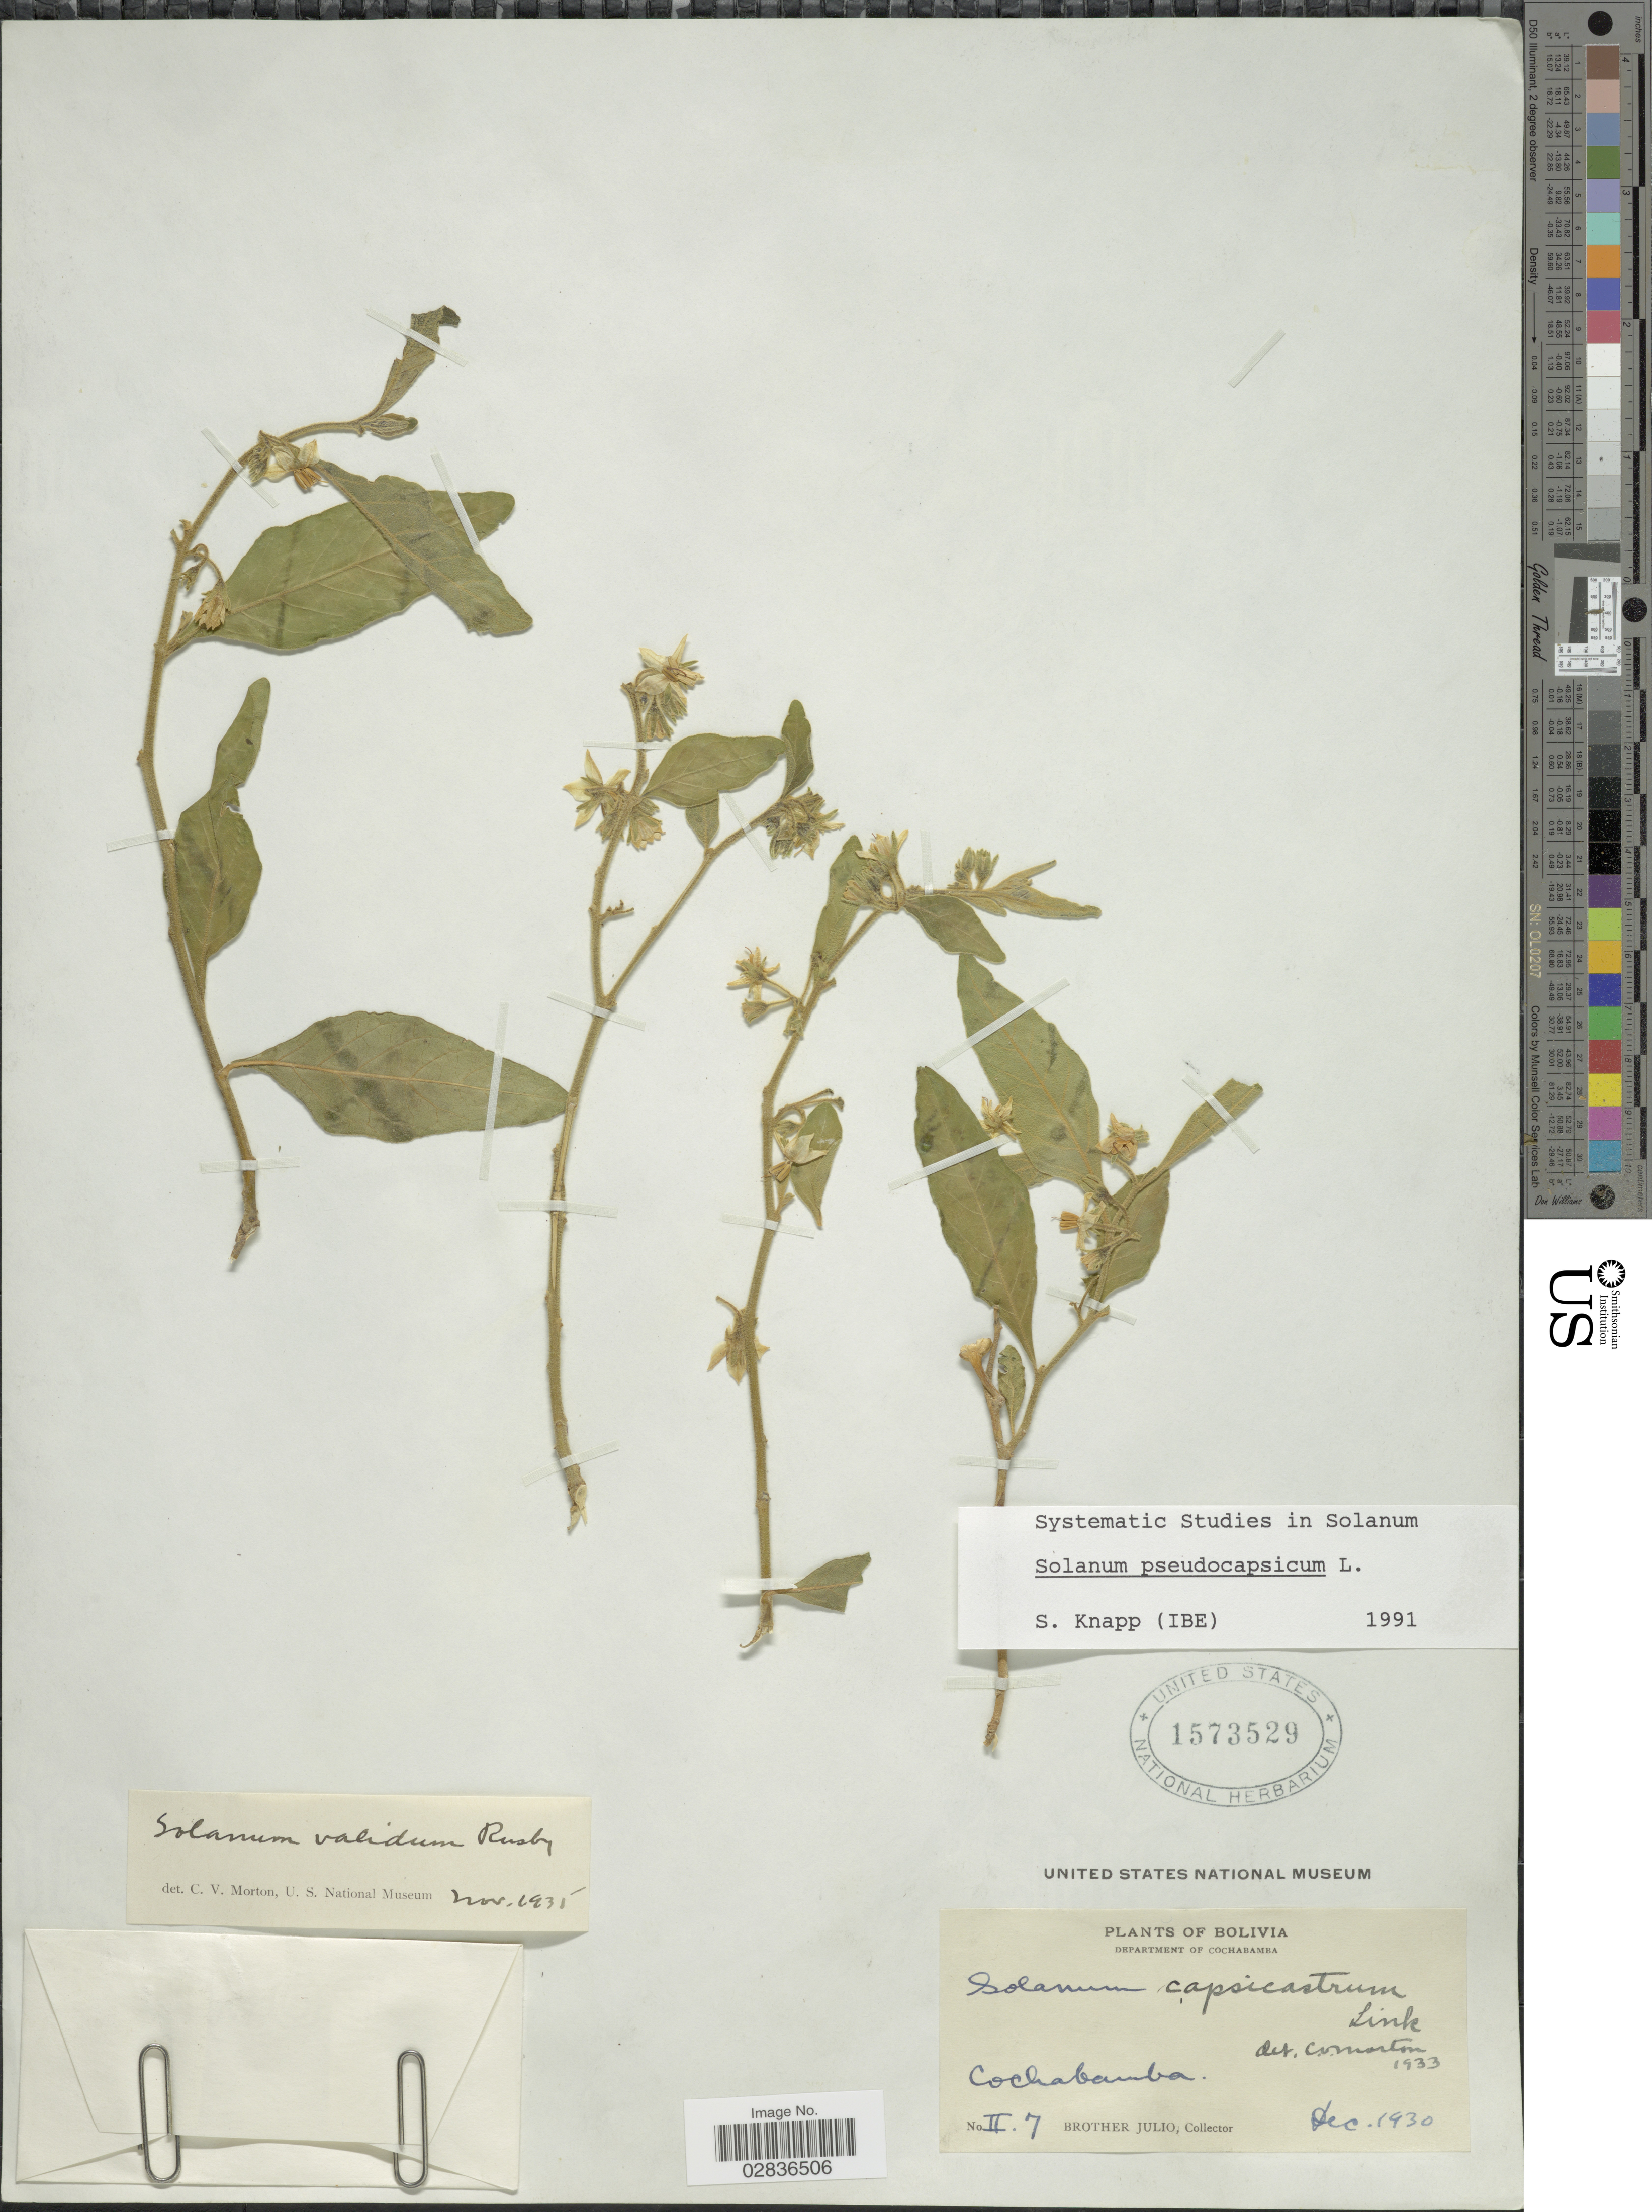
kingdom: Plantae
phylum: Tracheophyta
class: Magnoliopsida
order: Solanales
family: Solanaceae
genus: Solanum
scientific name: Solanum pseudocapsicum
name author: L.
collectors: Bro. Julio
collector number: II7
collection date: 1930-12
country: Bolivia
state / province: Cochabamba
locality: Department of Cochabamba. Cochabamba.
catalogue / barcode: US 1573529